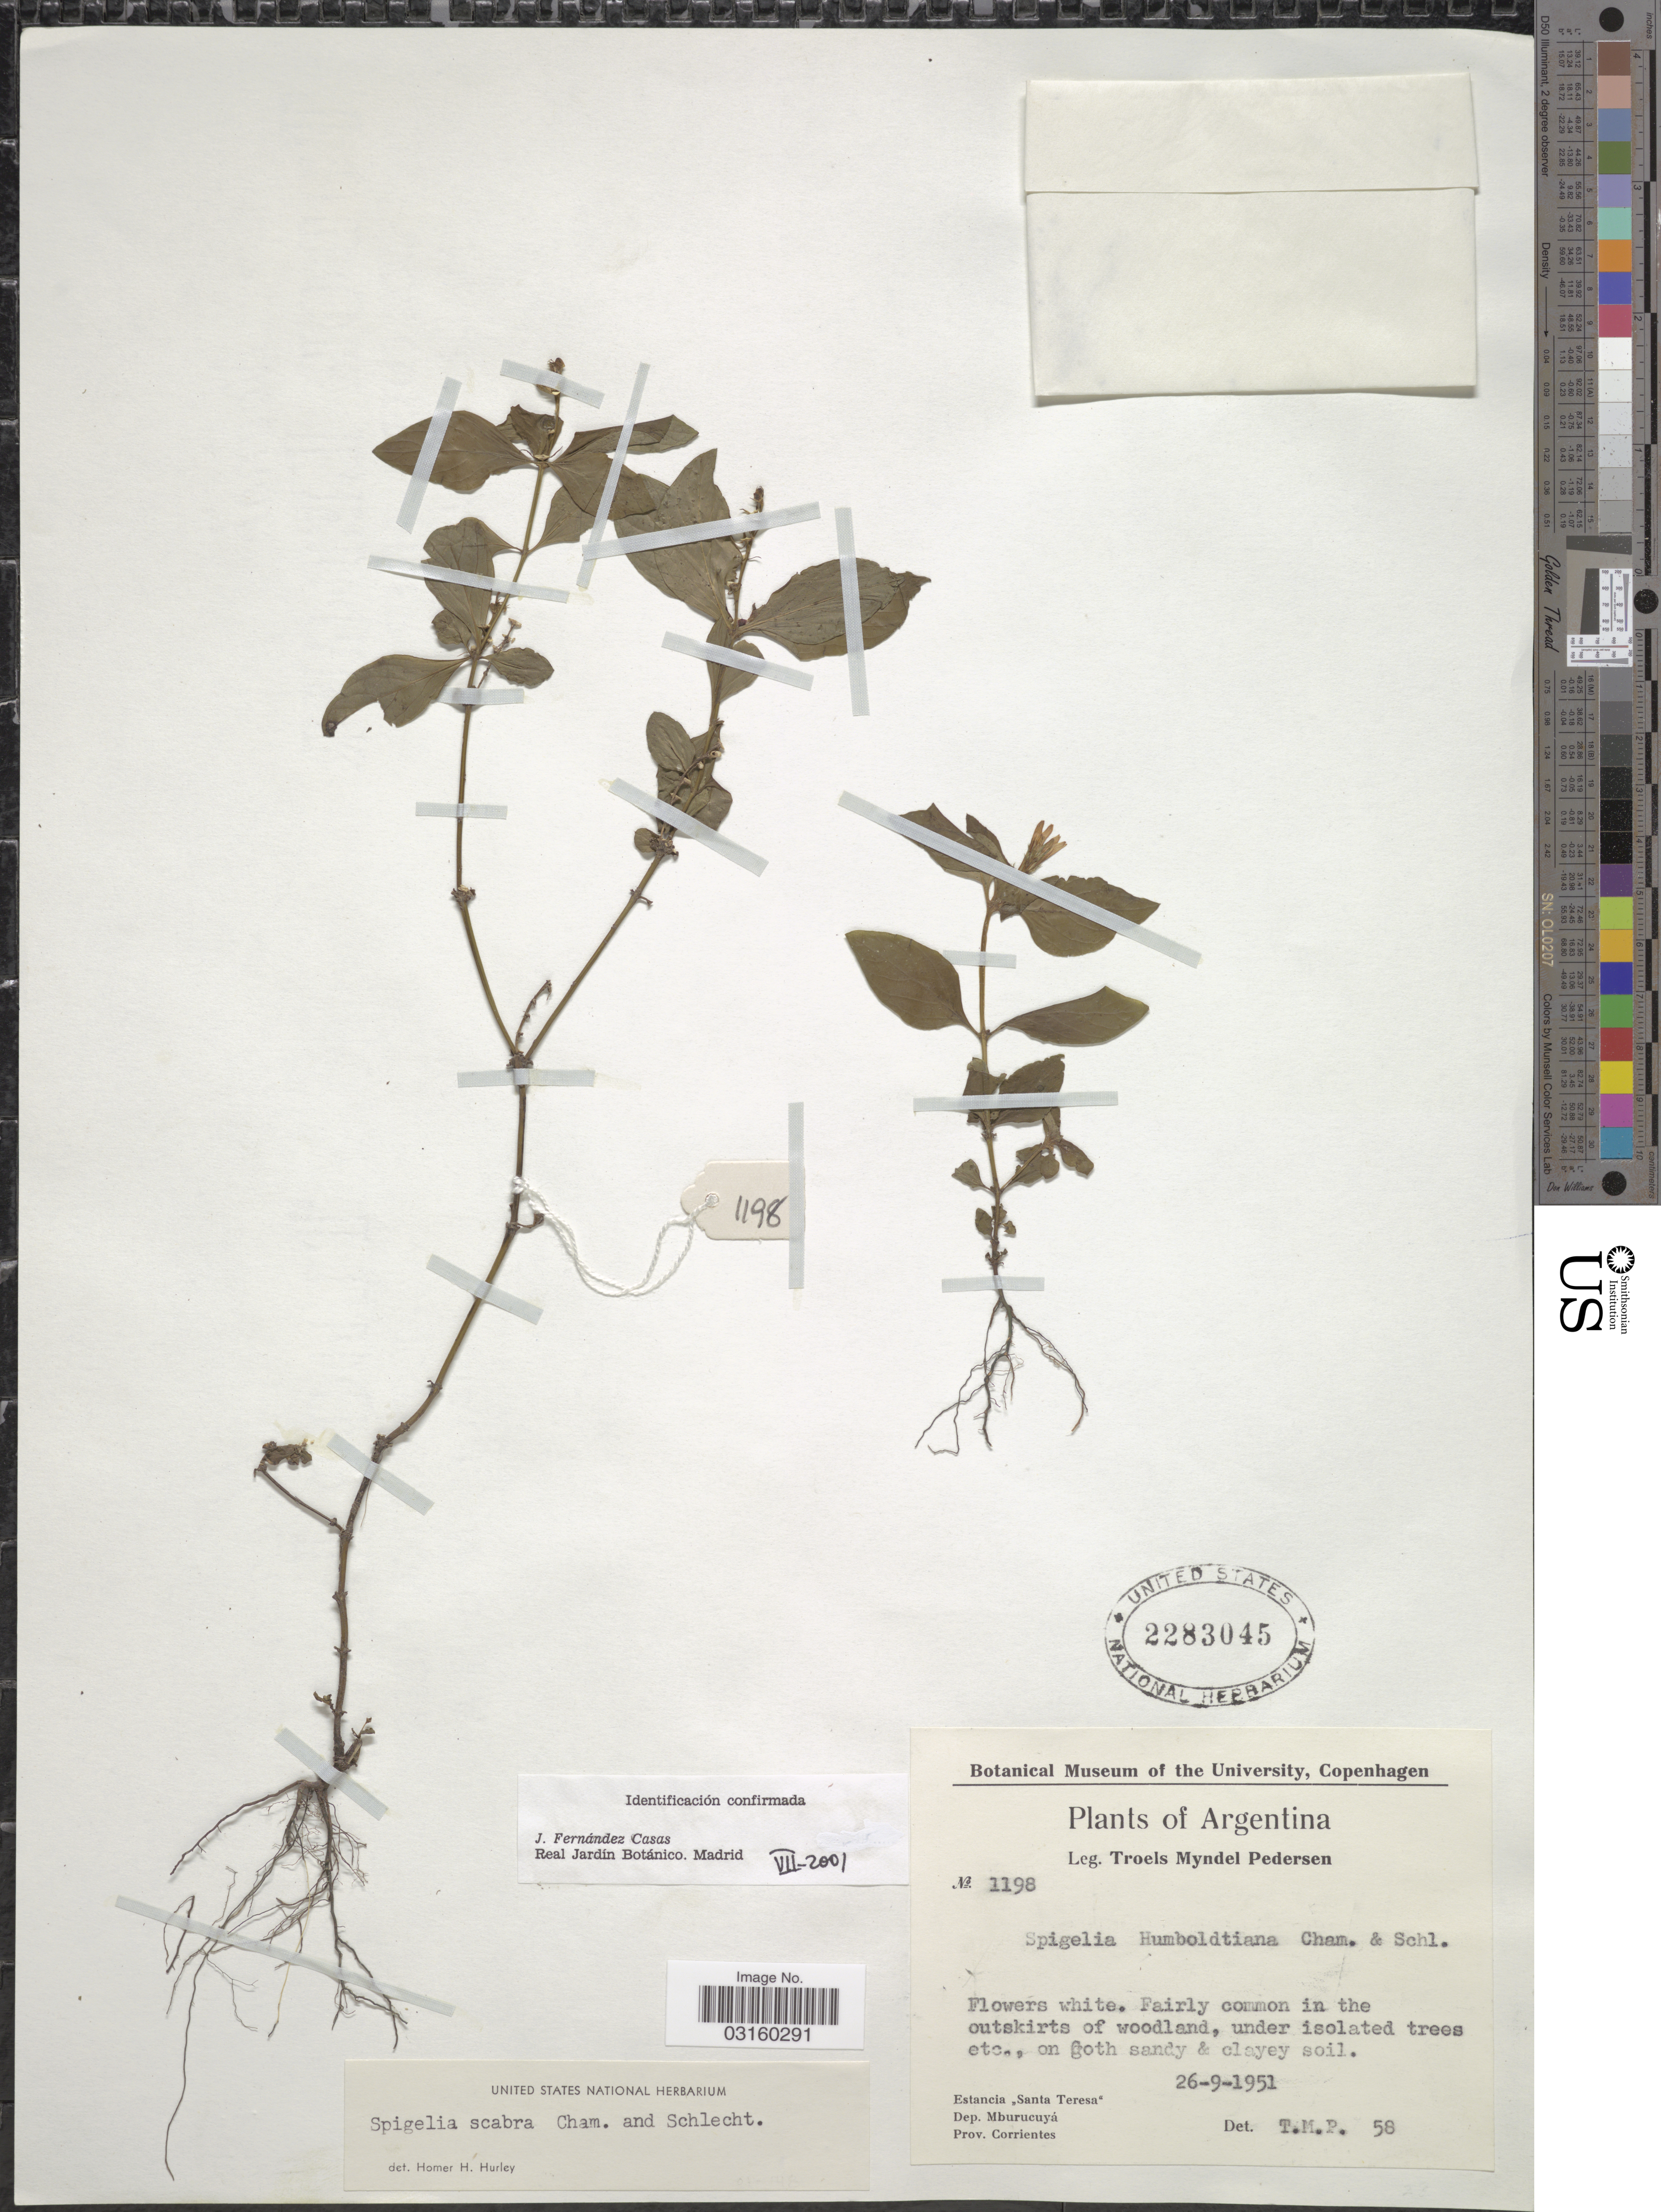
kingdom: Plantae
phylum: Tracheophyta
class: Magnoliopsida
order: Gentianales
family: Loganiaceae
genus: Spigelia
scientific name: Spigelia scabra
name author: Cham. & Schltdl.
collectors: T. Pederson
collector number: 1198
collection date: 1951-09-26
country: Argentina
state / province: Corrientes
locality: Estancia "Santa Teresa", Dep. Mburucuyá, Prov. Corrientes.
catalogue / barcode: US 2283045